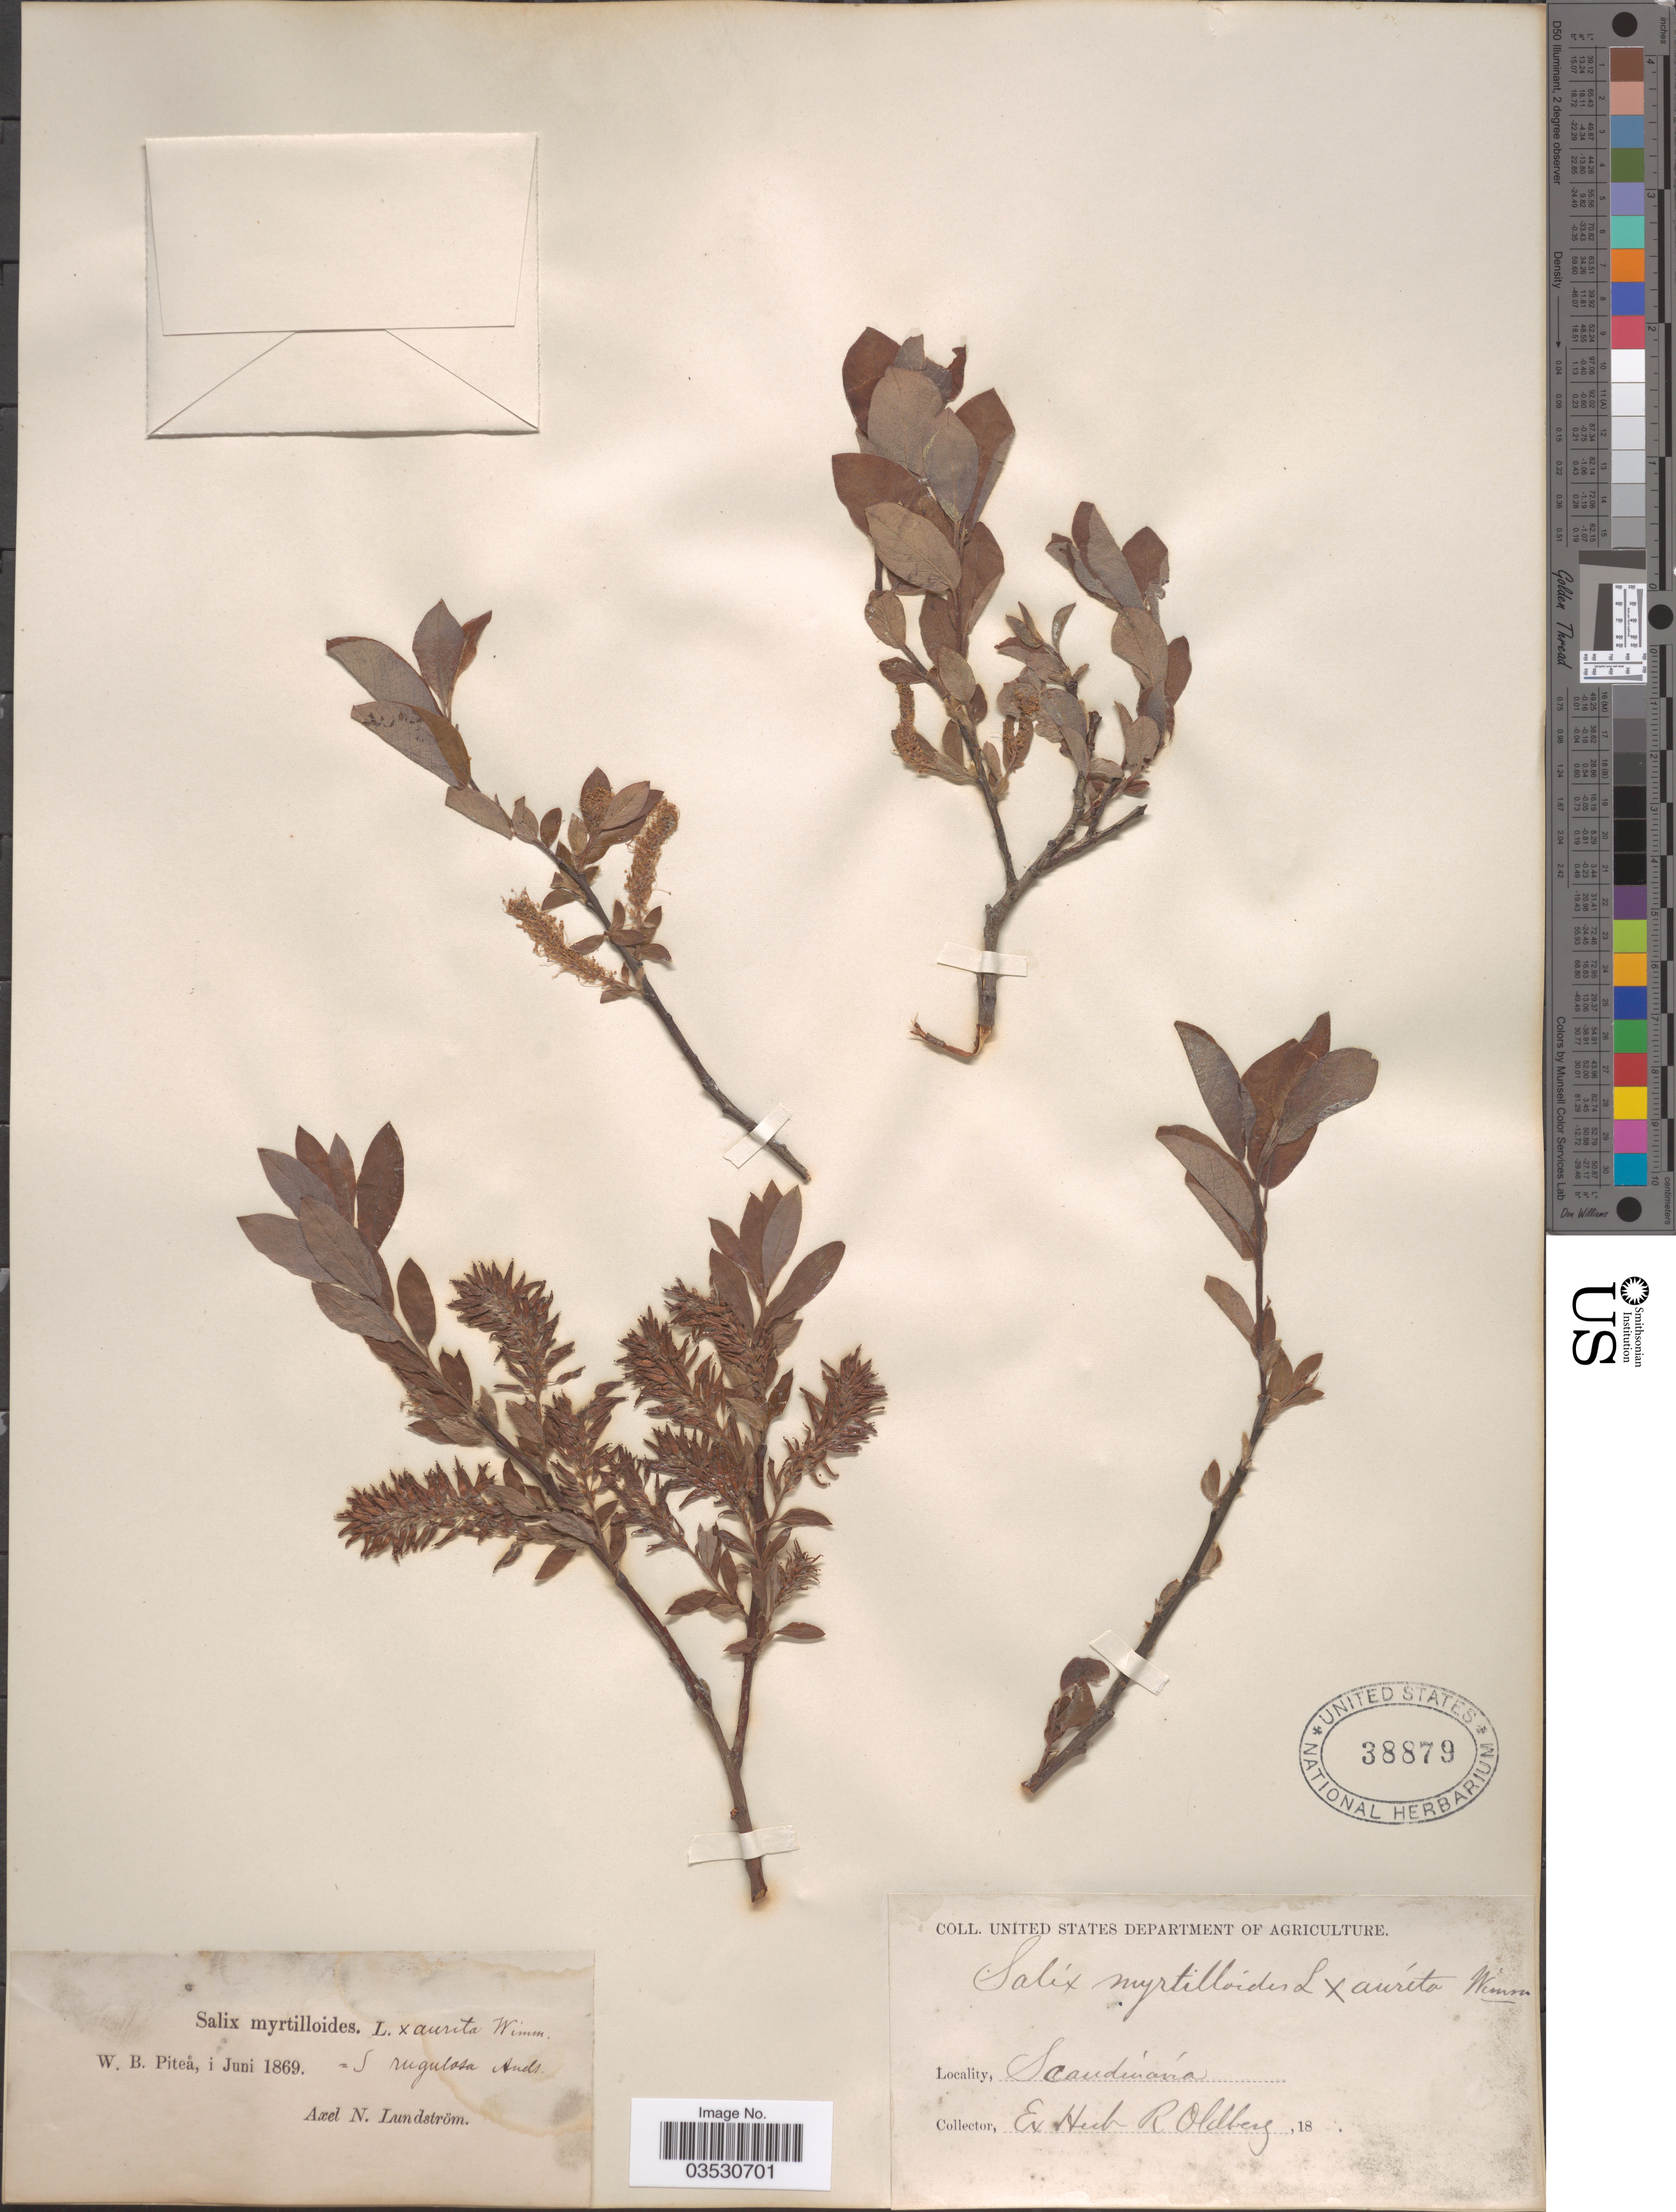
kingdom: Plantae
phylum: Tracheophyta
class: Magnoliopsida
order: Malpighiales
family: Salicaceae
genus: Salix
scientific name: Salix myrtilloides x S. aurita L.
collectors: A. N. Lundstrom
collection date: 1869-06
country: Sweden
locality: Scandinavia. W. B. Piteå.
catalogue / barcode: US 38879